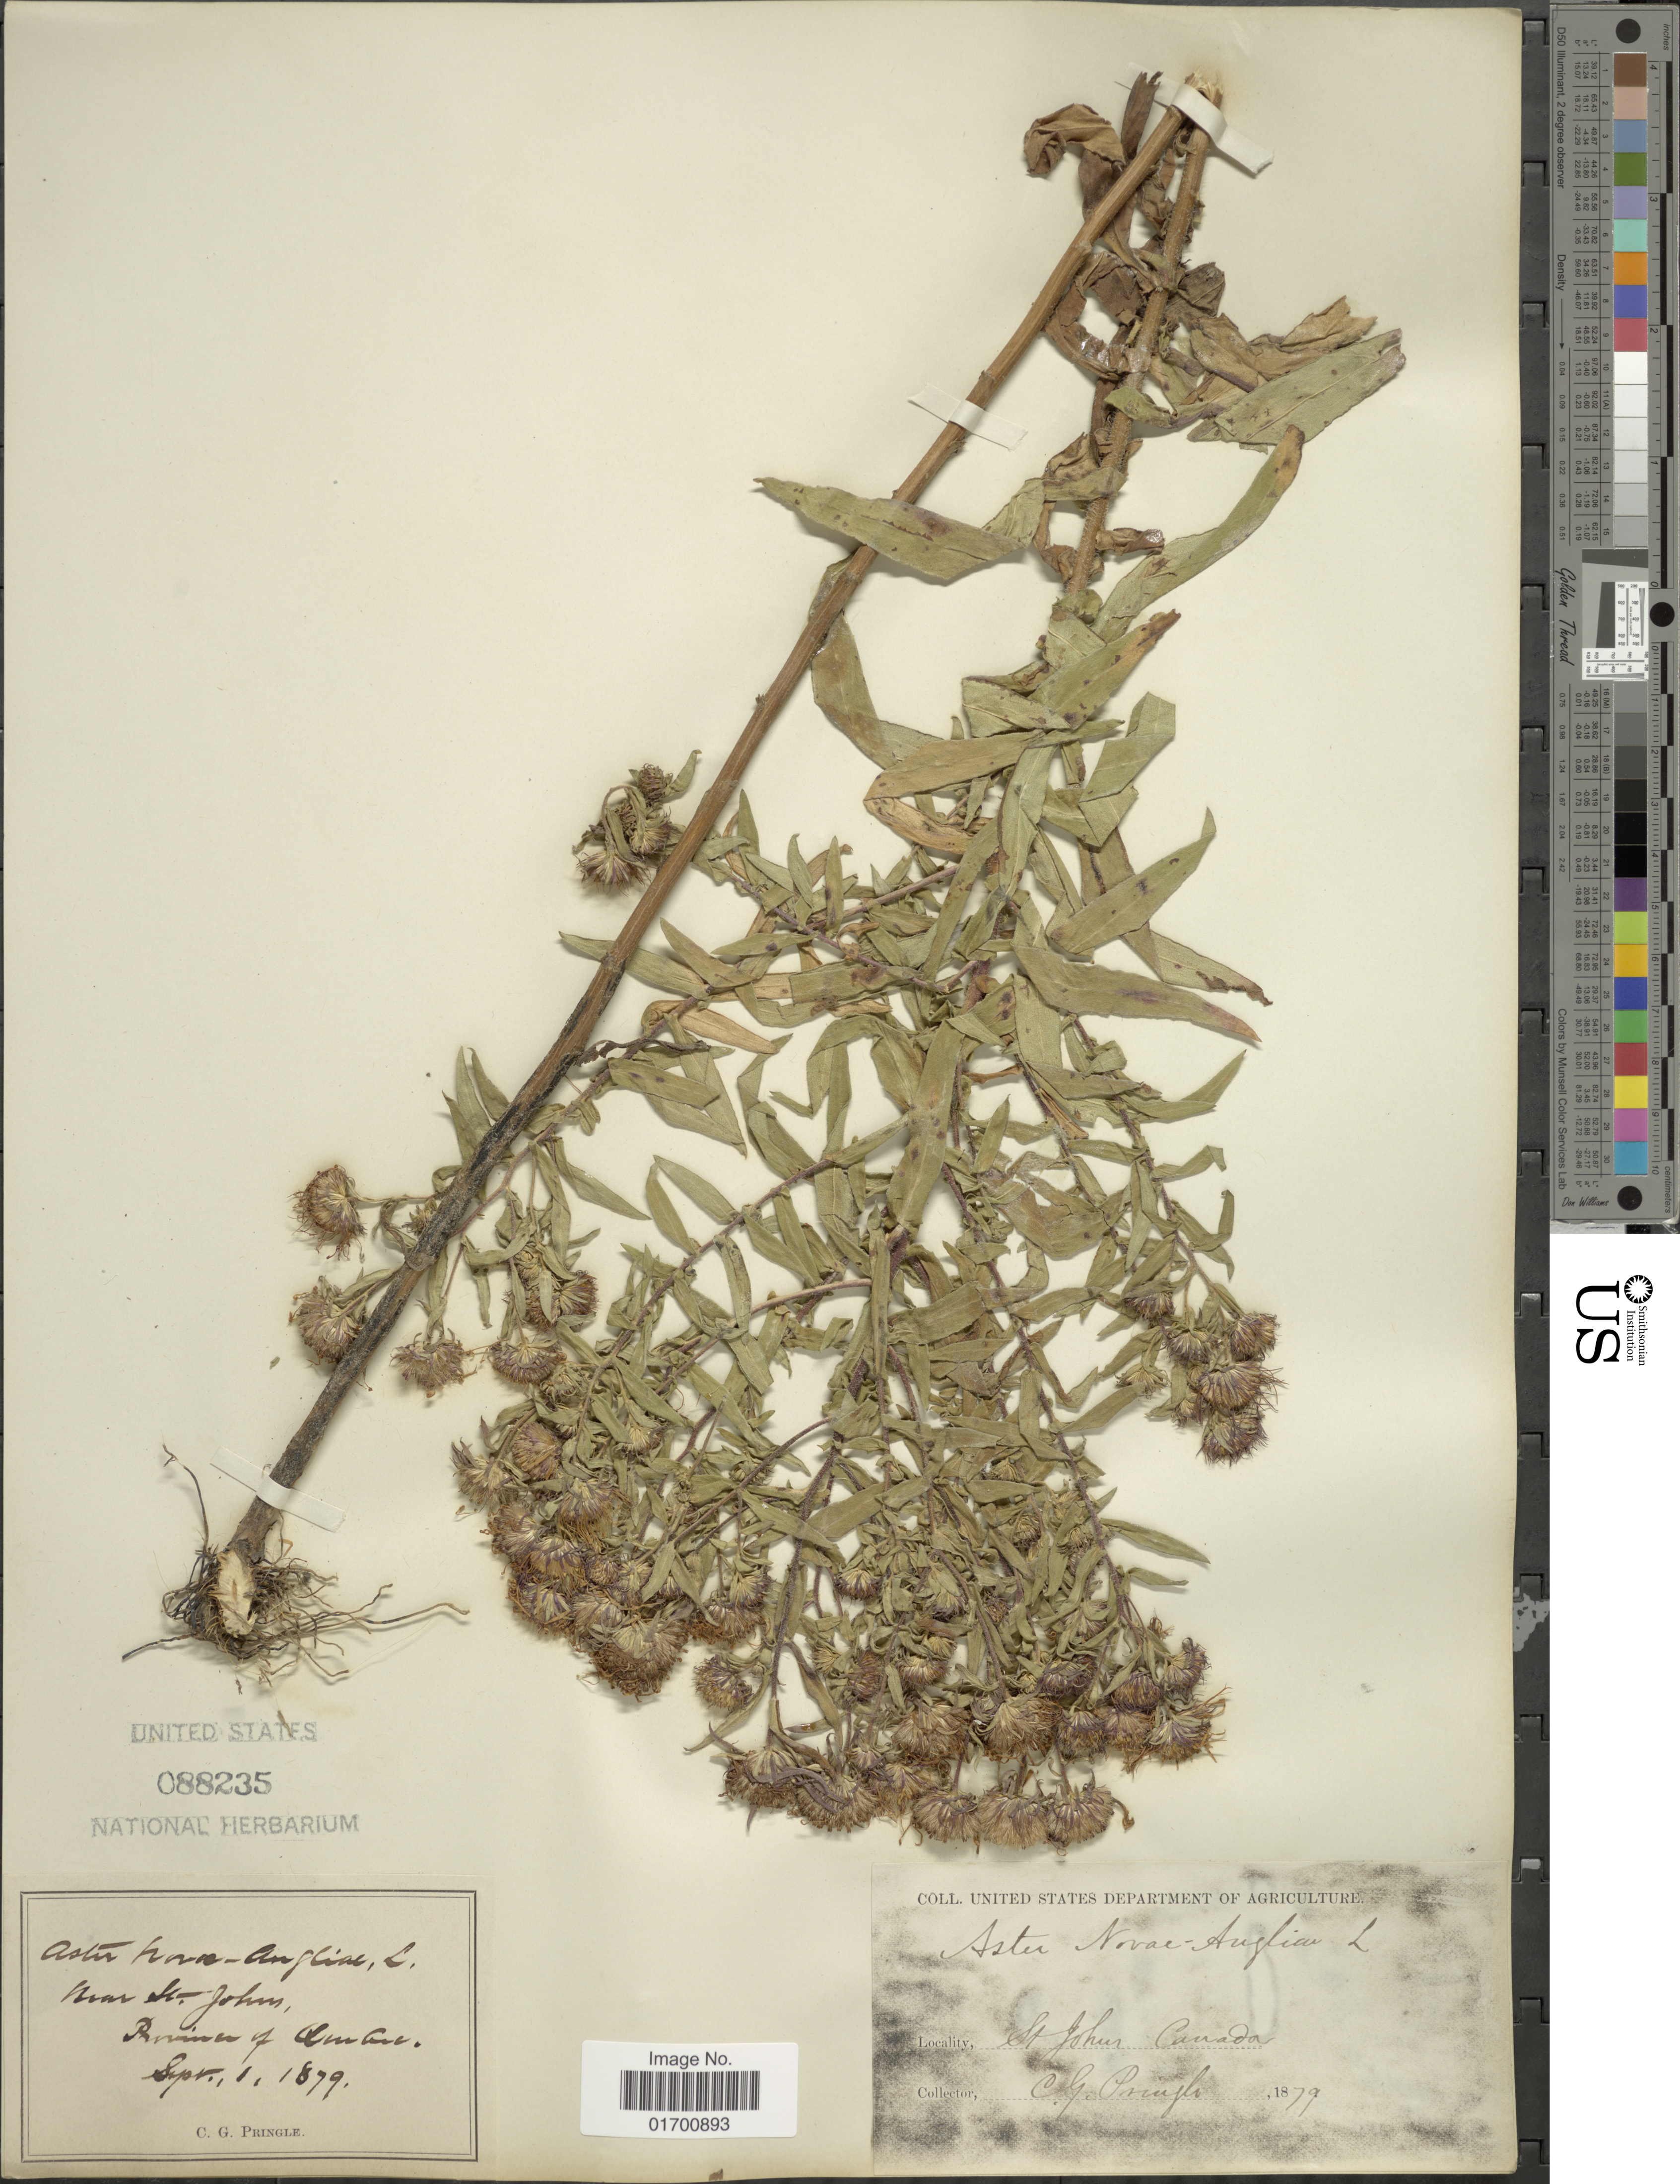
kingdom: Plantae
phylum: Tracheophyta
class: Magnoliopsida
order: Asterales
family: Asteraceae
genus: Symphyotrichum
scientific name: Symphyotrichum novae-angliae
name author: (L.) G.L. Nesom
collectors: C. G. Pringle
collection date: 1879-09-01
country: Canada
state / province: Quebec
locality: St. John Curada, near St. John, Riviere of Quebec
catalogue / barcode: US 88235